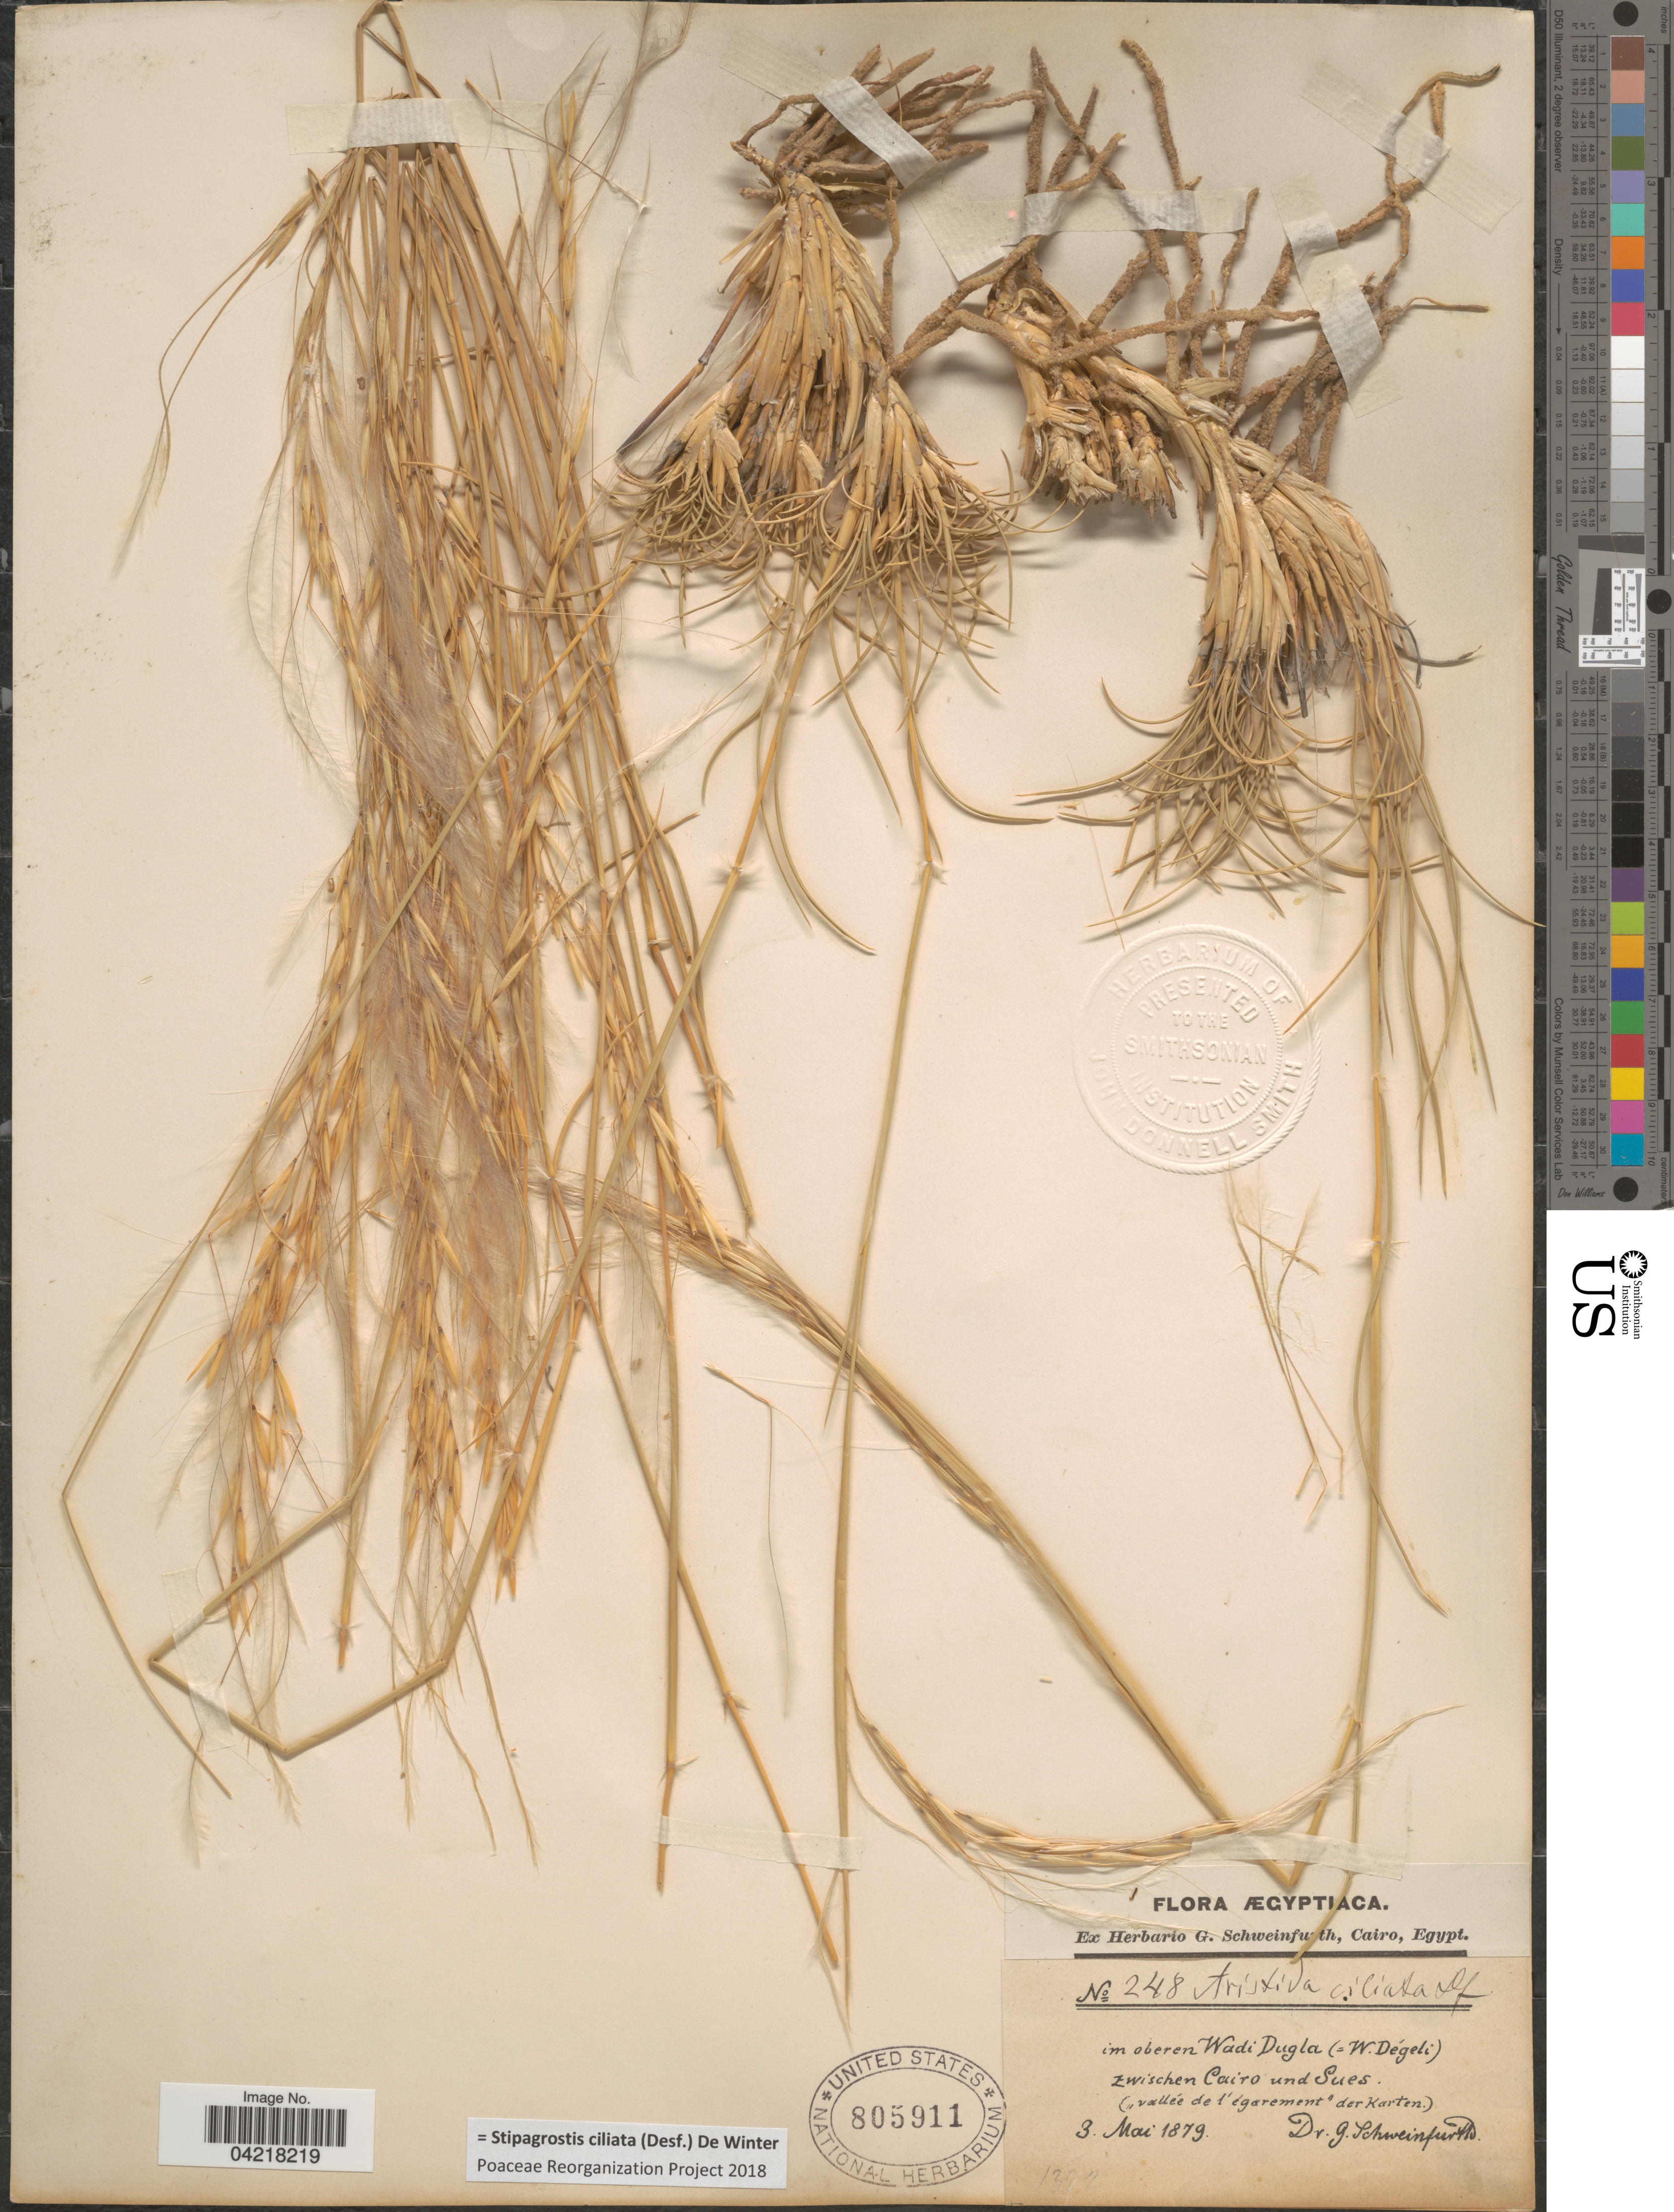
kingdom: Plantae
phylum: Tracheophyta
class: Liliopsida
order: Poales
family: Poaceae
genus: Stipagrostis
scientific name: Stipagrostis ciliata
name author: (Desf.) De Winter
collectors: G. A. Schweinfurth (herbarium)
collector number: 248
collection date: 1879-05-03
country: Egypt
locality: Ægyptiaca. Im oberen Wadi Dugla (=W. Dégeli) zwischen Cairo und Sues. ("vallée de l'égarement" der Karten).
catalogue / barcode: US 805911